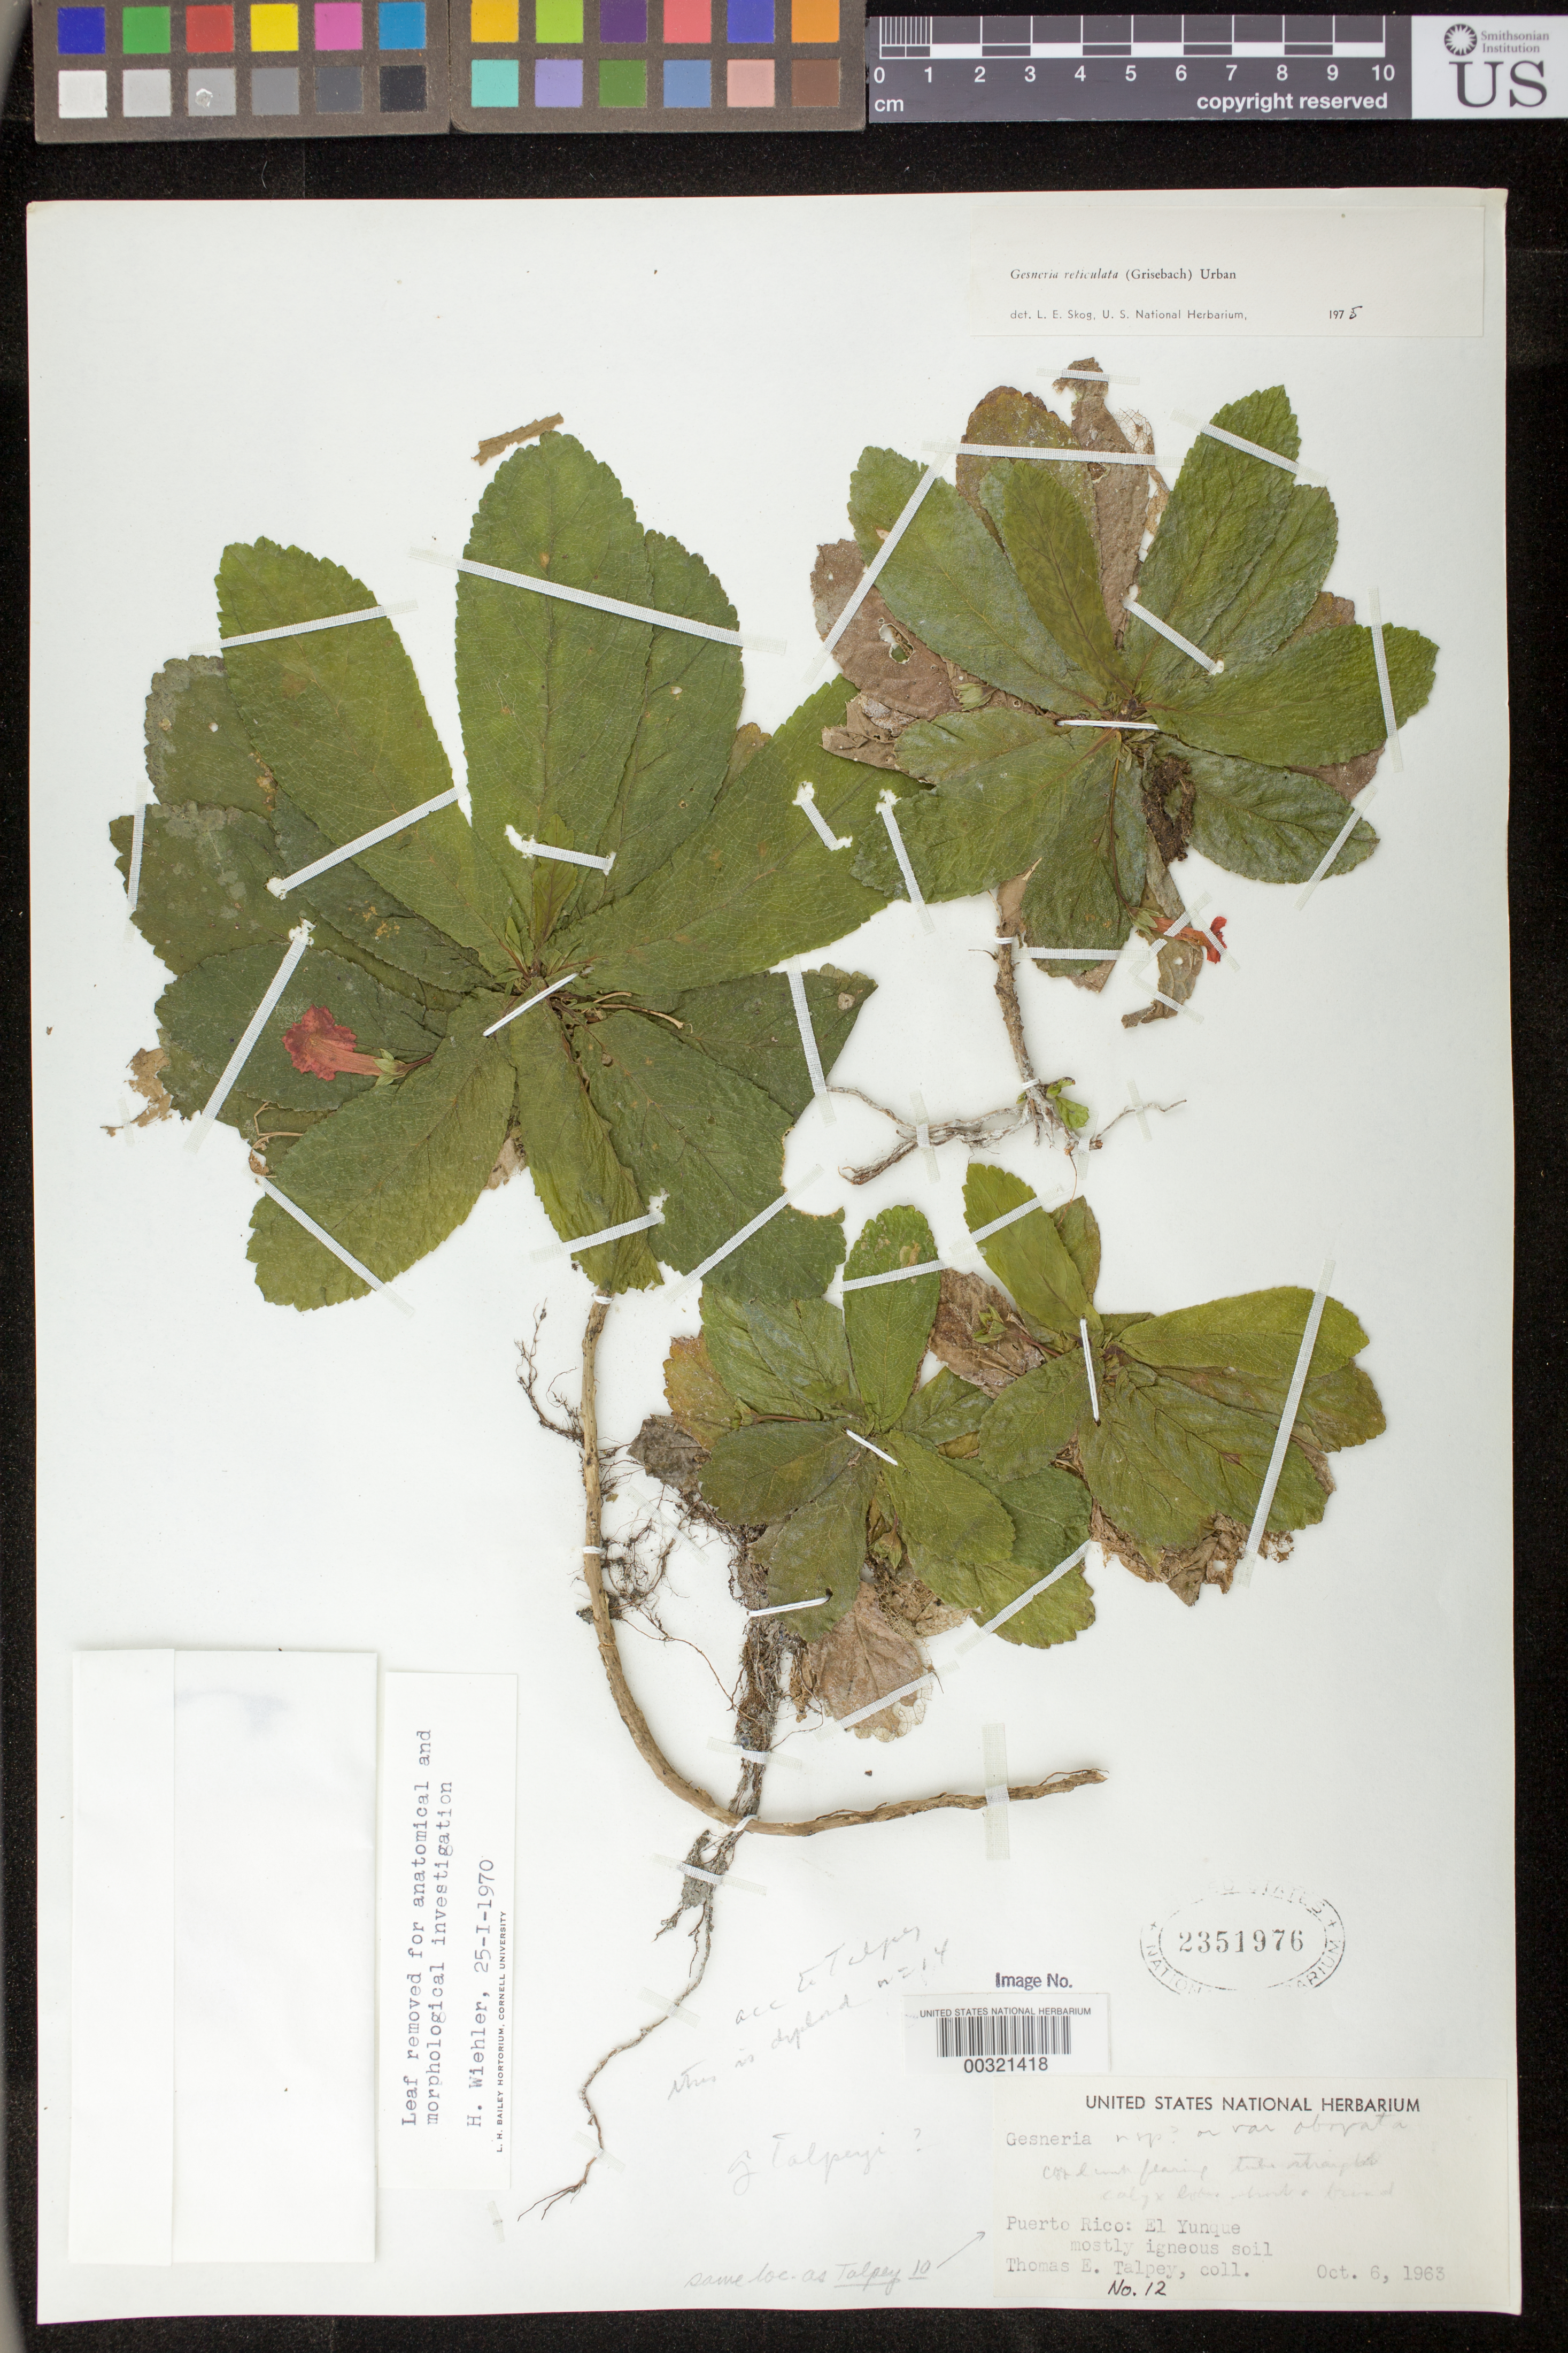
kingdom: Plantae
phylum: Tracheophyta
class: Magnoliopsida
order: Lamiales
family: Gesneriaceae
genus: Gesneria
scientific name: Gesneria reticulata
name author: (Griseb.) Urb.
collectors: T. Talpey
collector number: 12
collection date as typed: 06 Oct 1963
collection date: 1963-10-06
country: Puerto Rico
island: Puerto Rico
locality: El Yunque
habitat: mostly igneous soil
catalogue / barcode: US 2351976